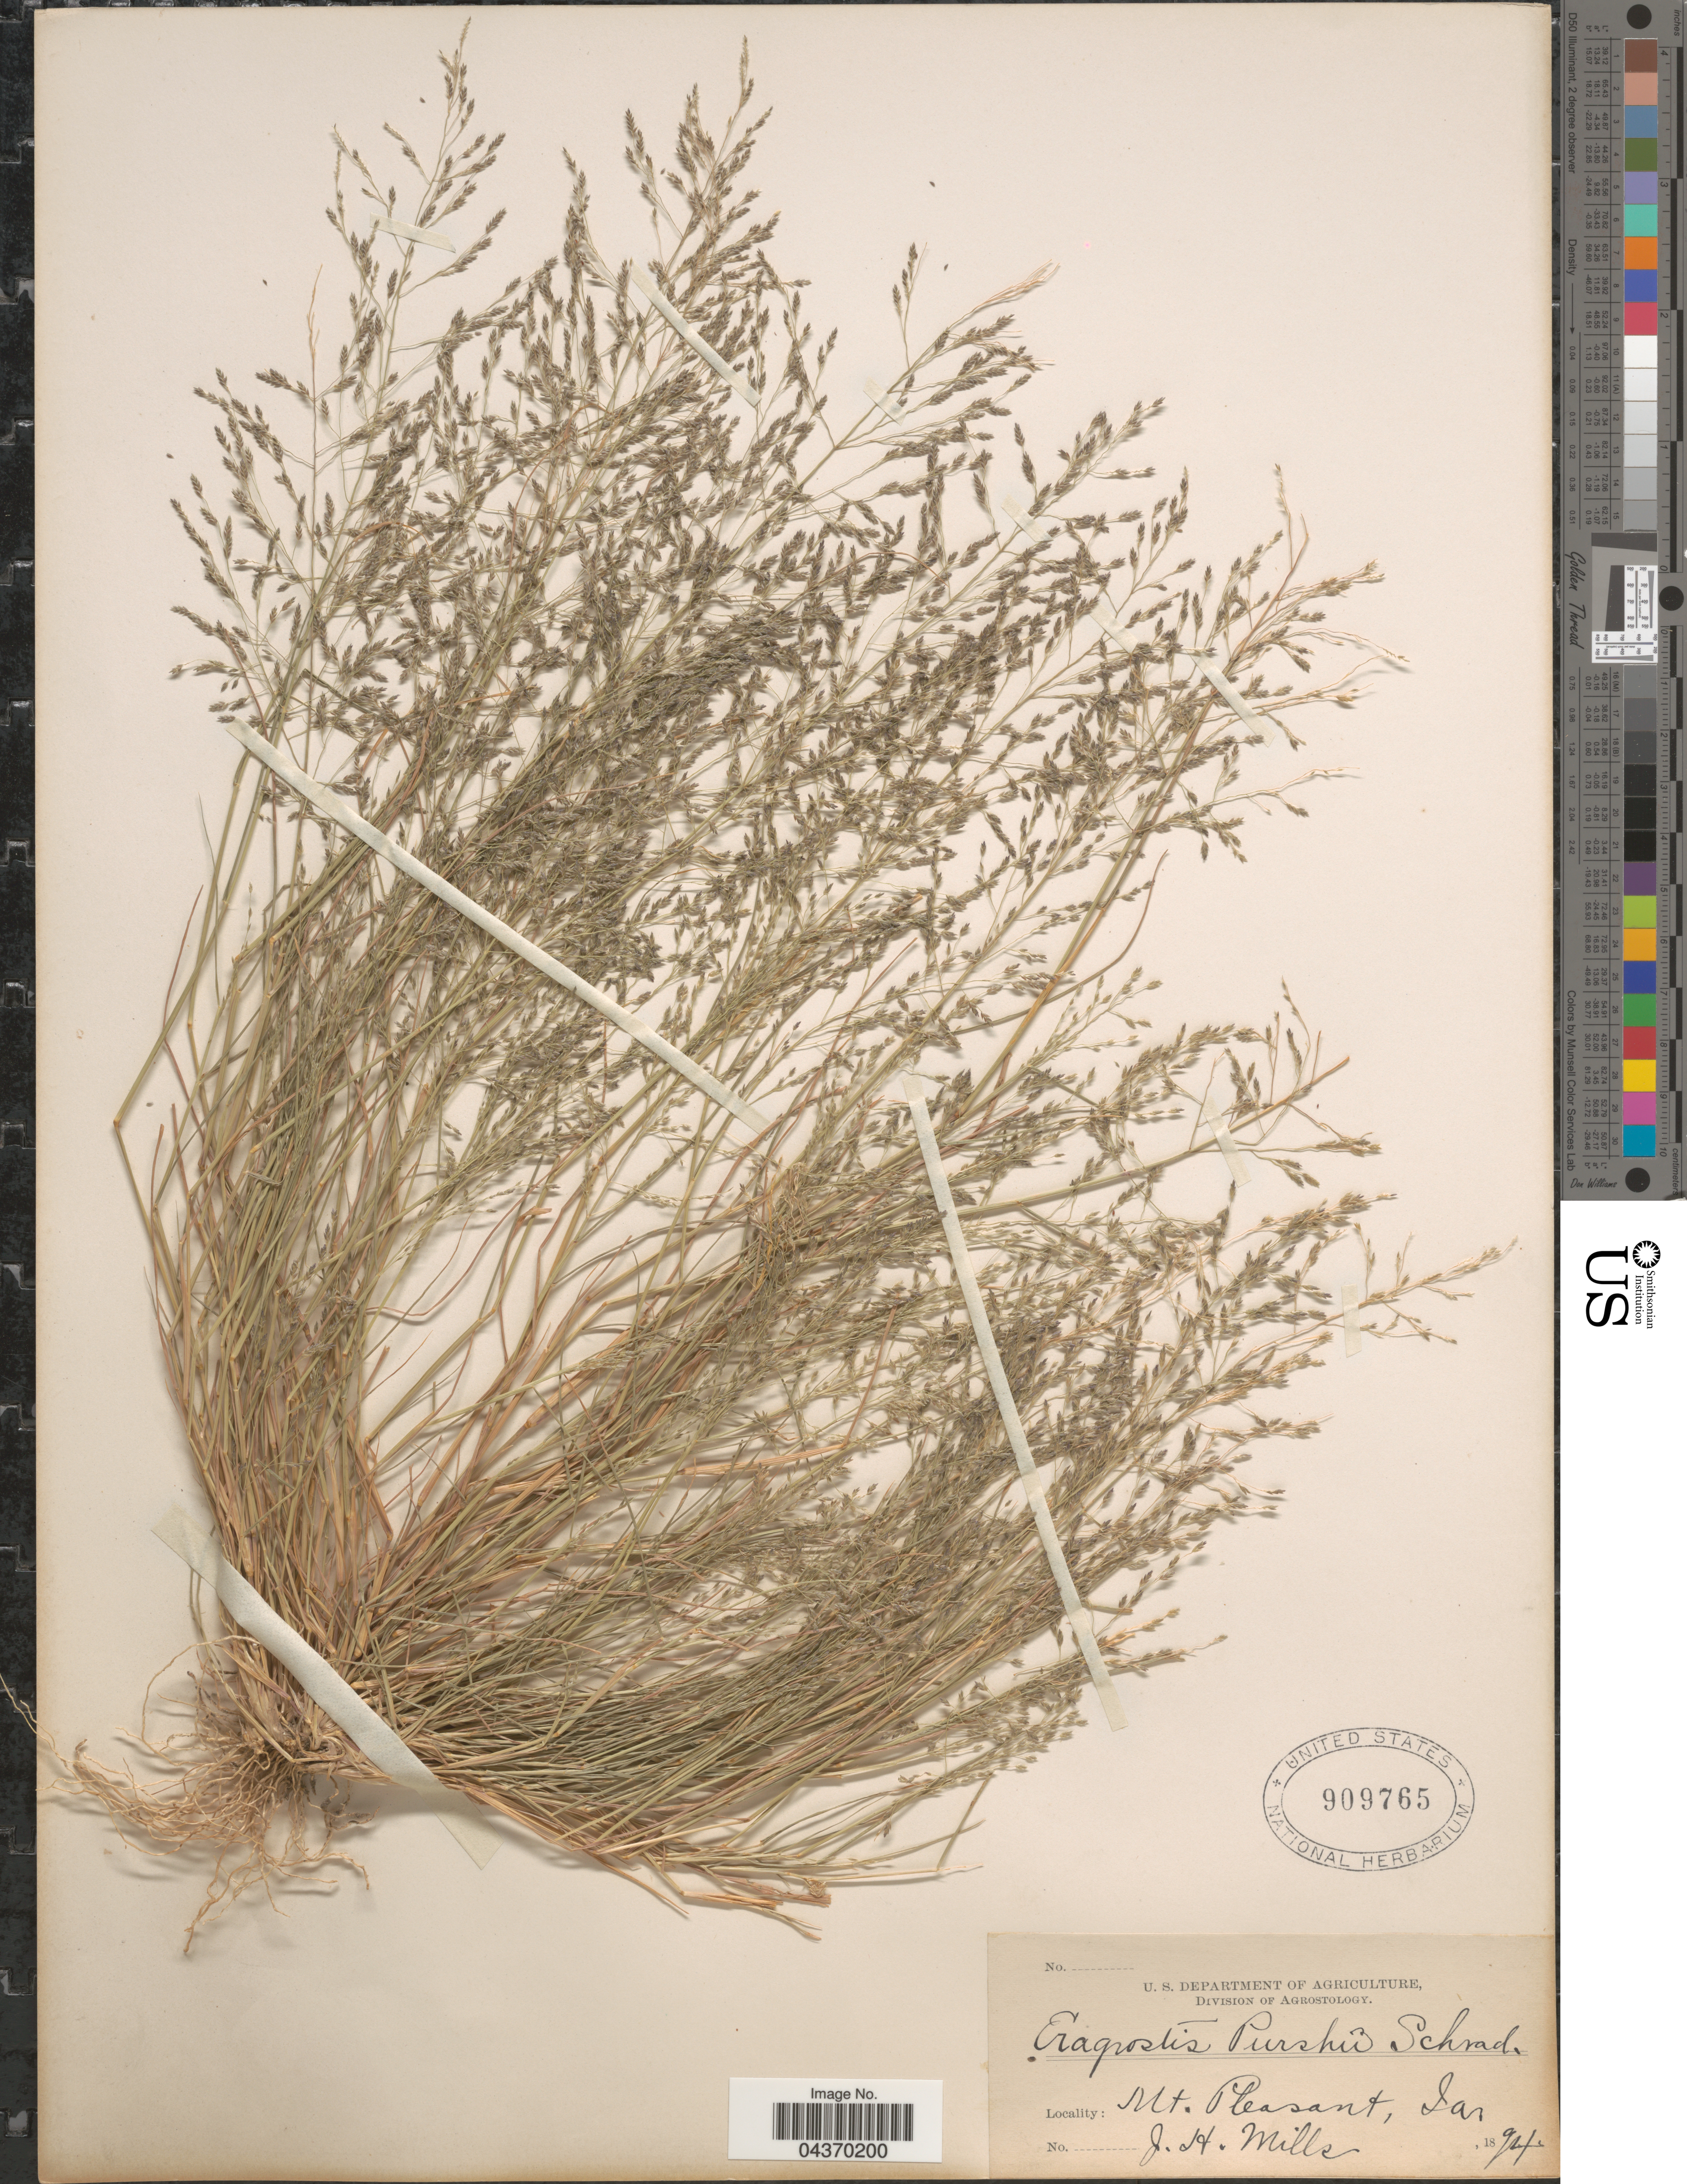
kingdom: Plantae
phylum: Tracheophyta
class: Liliopsida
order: Poales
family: Poaceae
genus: Eragrostis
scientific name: Eragrostis pectinacea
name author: (Michx.) Nees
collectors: J. Mills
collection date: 1894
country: United States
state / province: Iowa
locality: Mt. Pleasant.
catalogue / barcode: US 909765